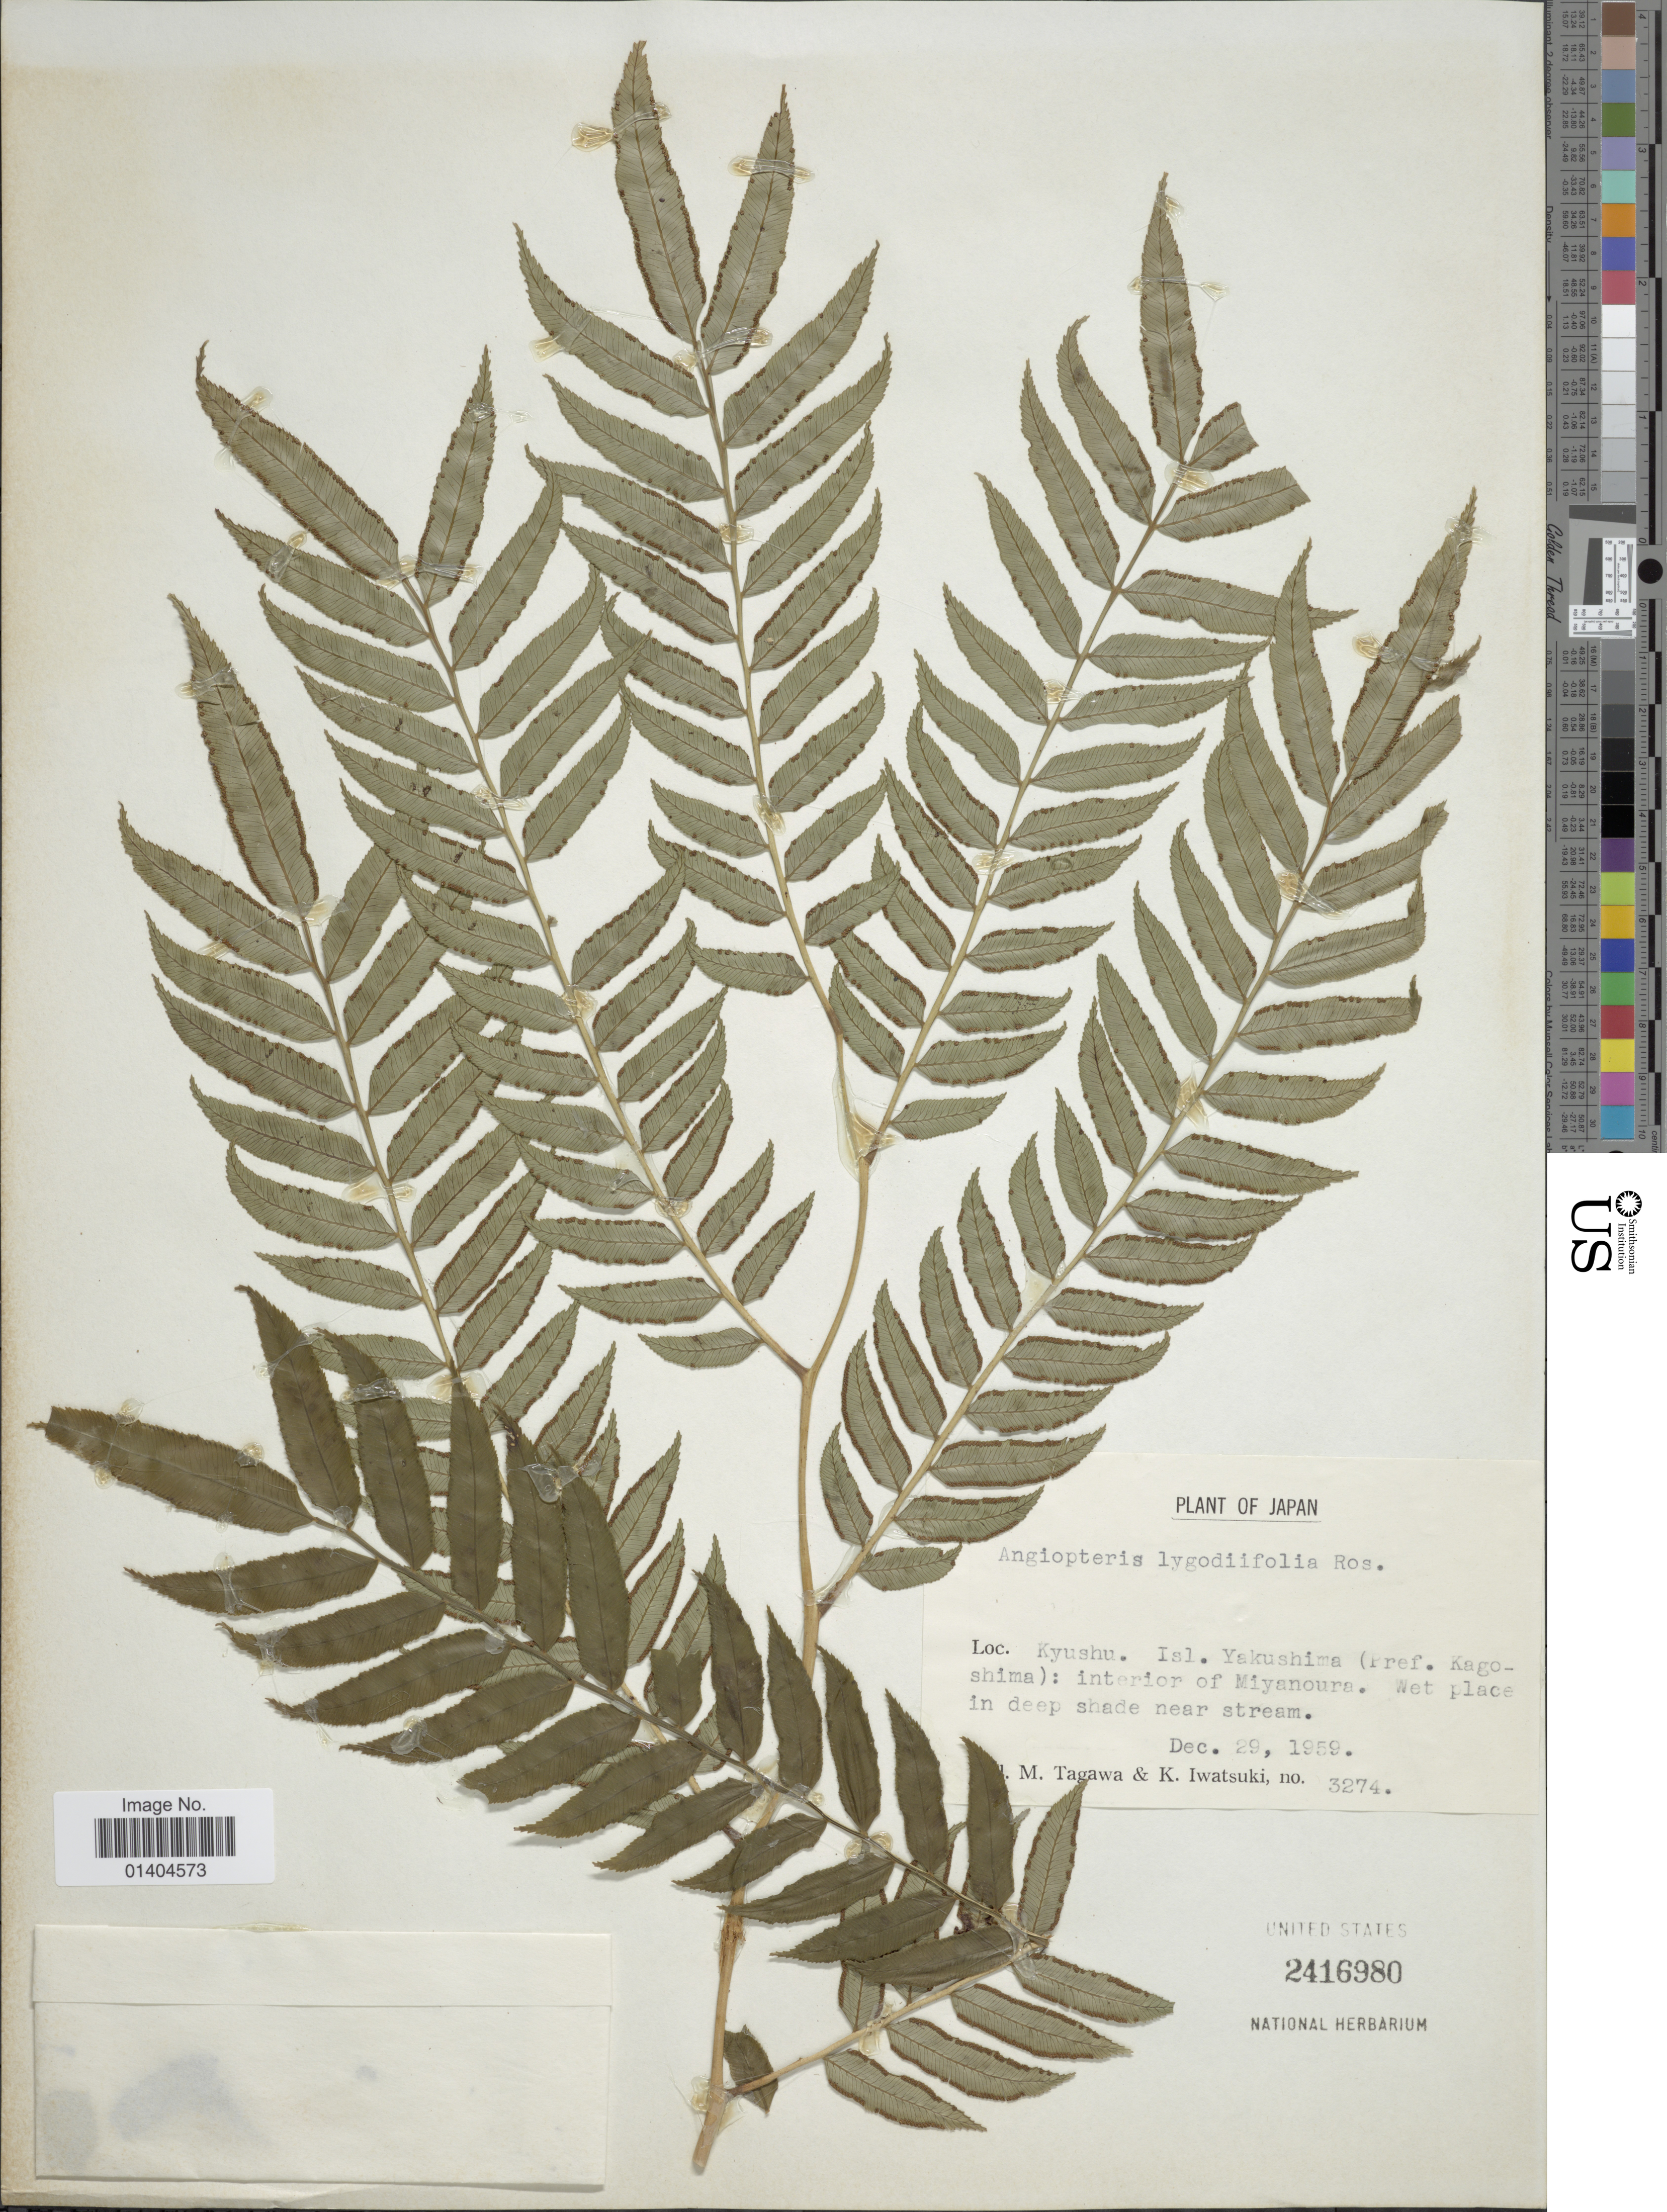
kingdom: Plantae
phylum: Tracheophyta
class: Polypodiopsida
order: Marattiales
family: Marattiaceae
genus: Angiopteris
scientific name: Angiopteris lygodiifolia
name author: Rosenst.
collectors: M. Tagawa & K. Iwatsuki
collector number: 3274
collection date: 1959-12-29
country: Japan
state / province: Kagosima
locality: Kyushu. Isl. Yakushima (Pref. Kagoshima): interior of Miyanoura.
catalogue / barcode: US 2416980